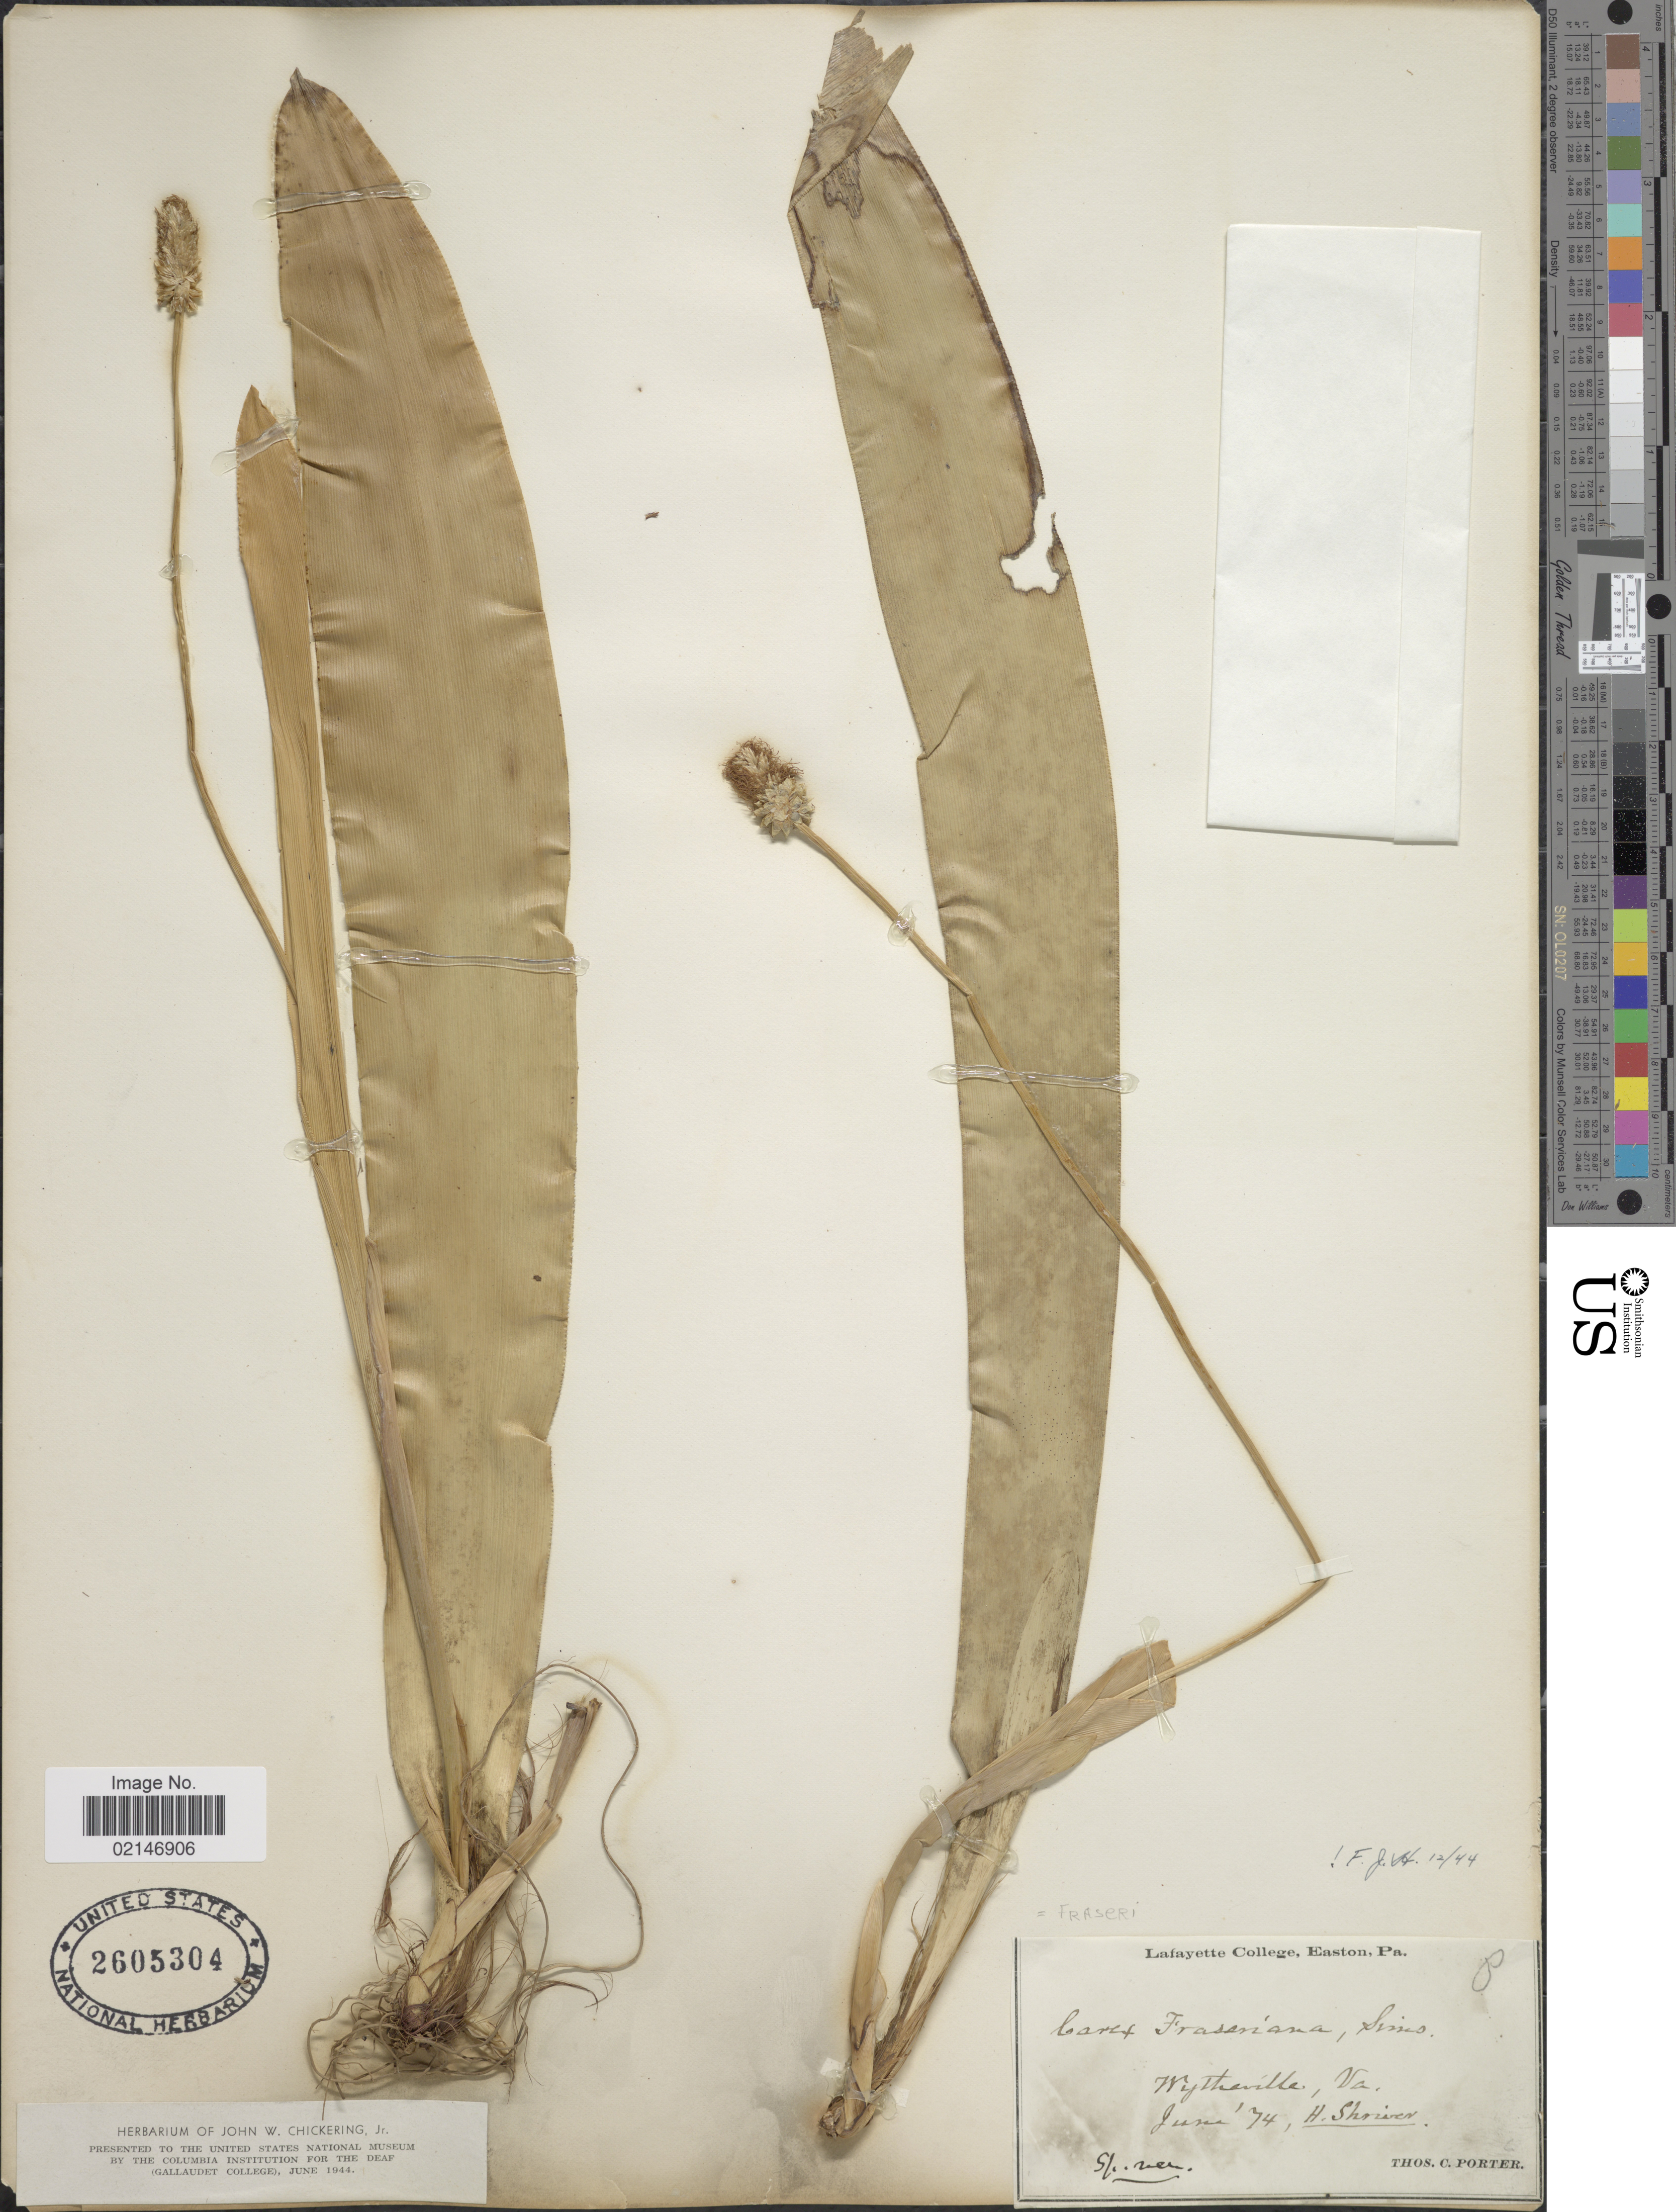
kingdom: Plantae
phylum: Tracheophyta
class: Liliopsida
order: Poales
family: Cyperaceae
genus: Carex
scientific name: Carex fraseriana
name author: Ker Gawl.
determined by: Strong, Mark T., (BOT), Smithsonian Institution - National Museum of Natural History (UNITED STATES)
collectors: T. Porter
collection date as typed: Transcribed d/m/y: /7/74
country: United States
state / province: Virginia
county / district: Wythe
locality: Wytherville, Va.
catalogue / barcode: US 2605304